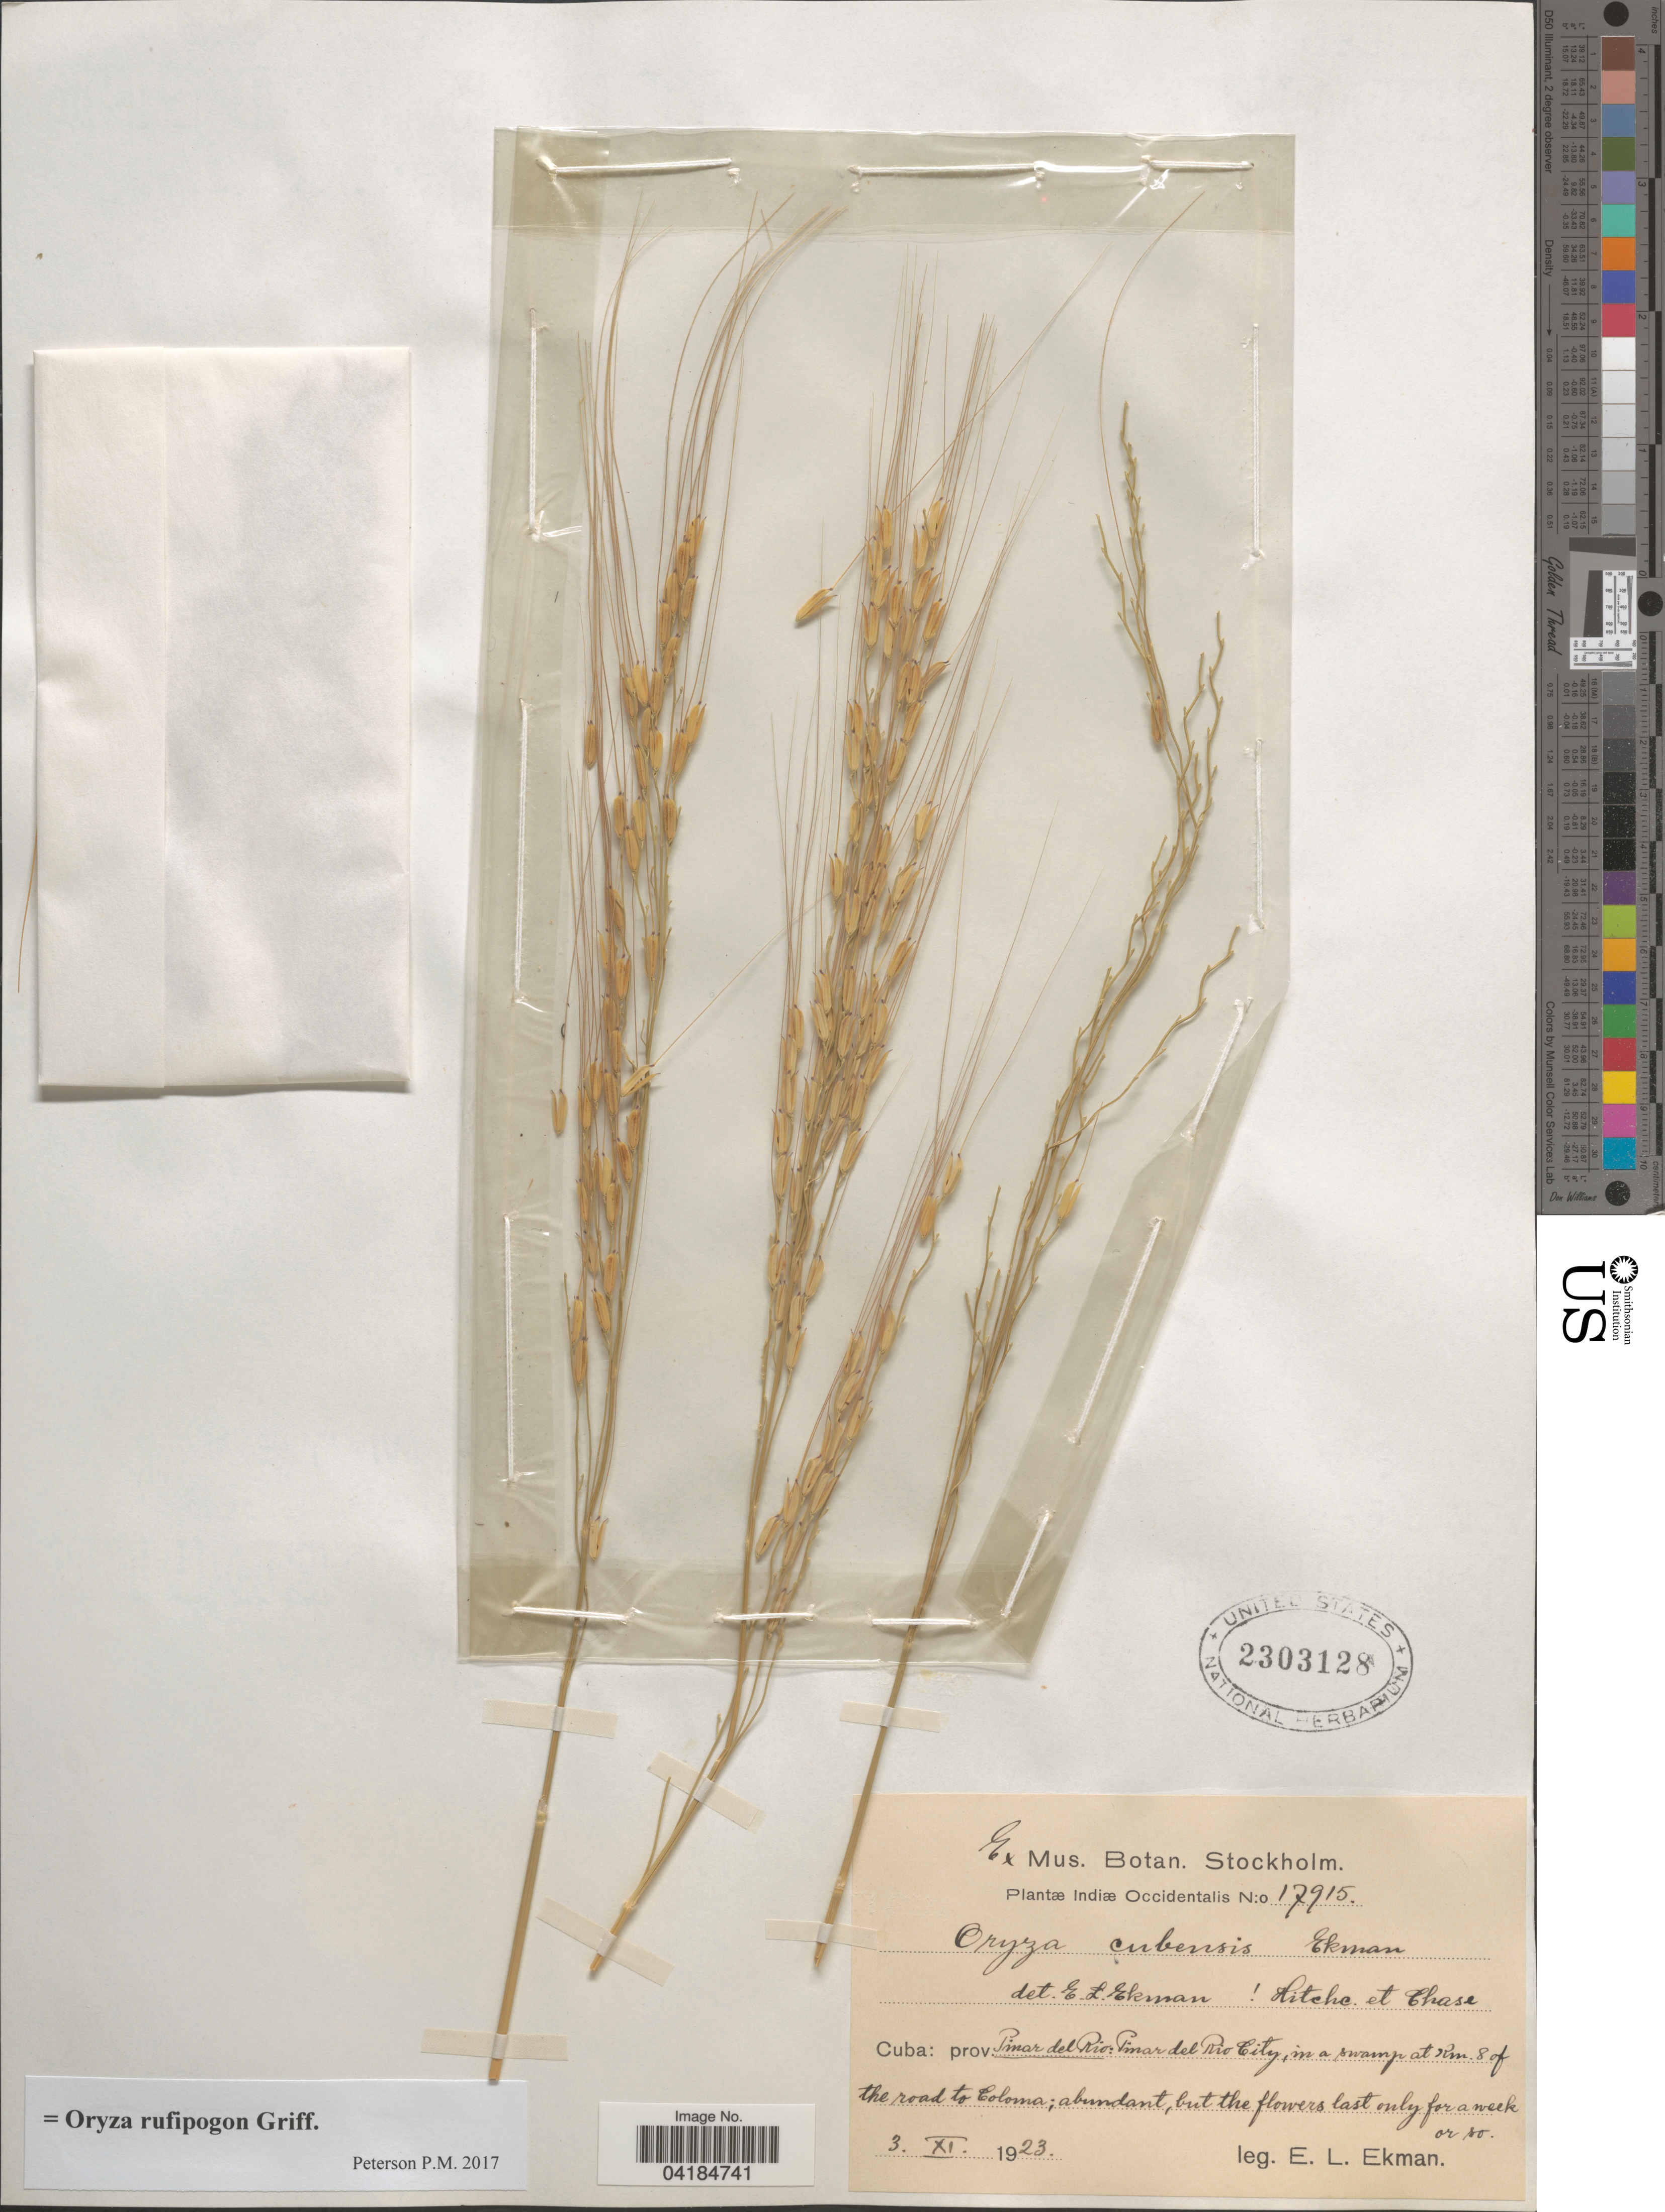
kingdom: Plantae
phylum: Tracheophyta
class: Liliopsida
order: Poales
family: Poaceae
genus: Oryza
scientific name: Oryza rufipogon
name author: Griffith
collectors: E. L. Ekman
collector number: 17915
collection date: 1923-11-03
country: Cuba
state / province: Pinar del Río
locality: Indiæ Occidentalis. Pinar del Rio City, in a swamp at Km. 8 of the road to Coloma.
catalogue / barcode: US 2303128